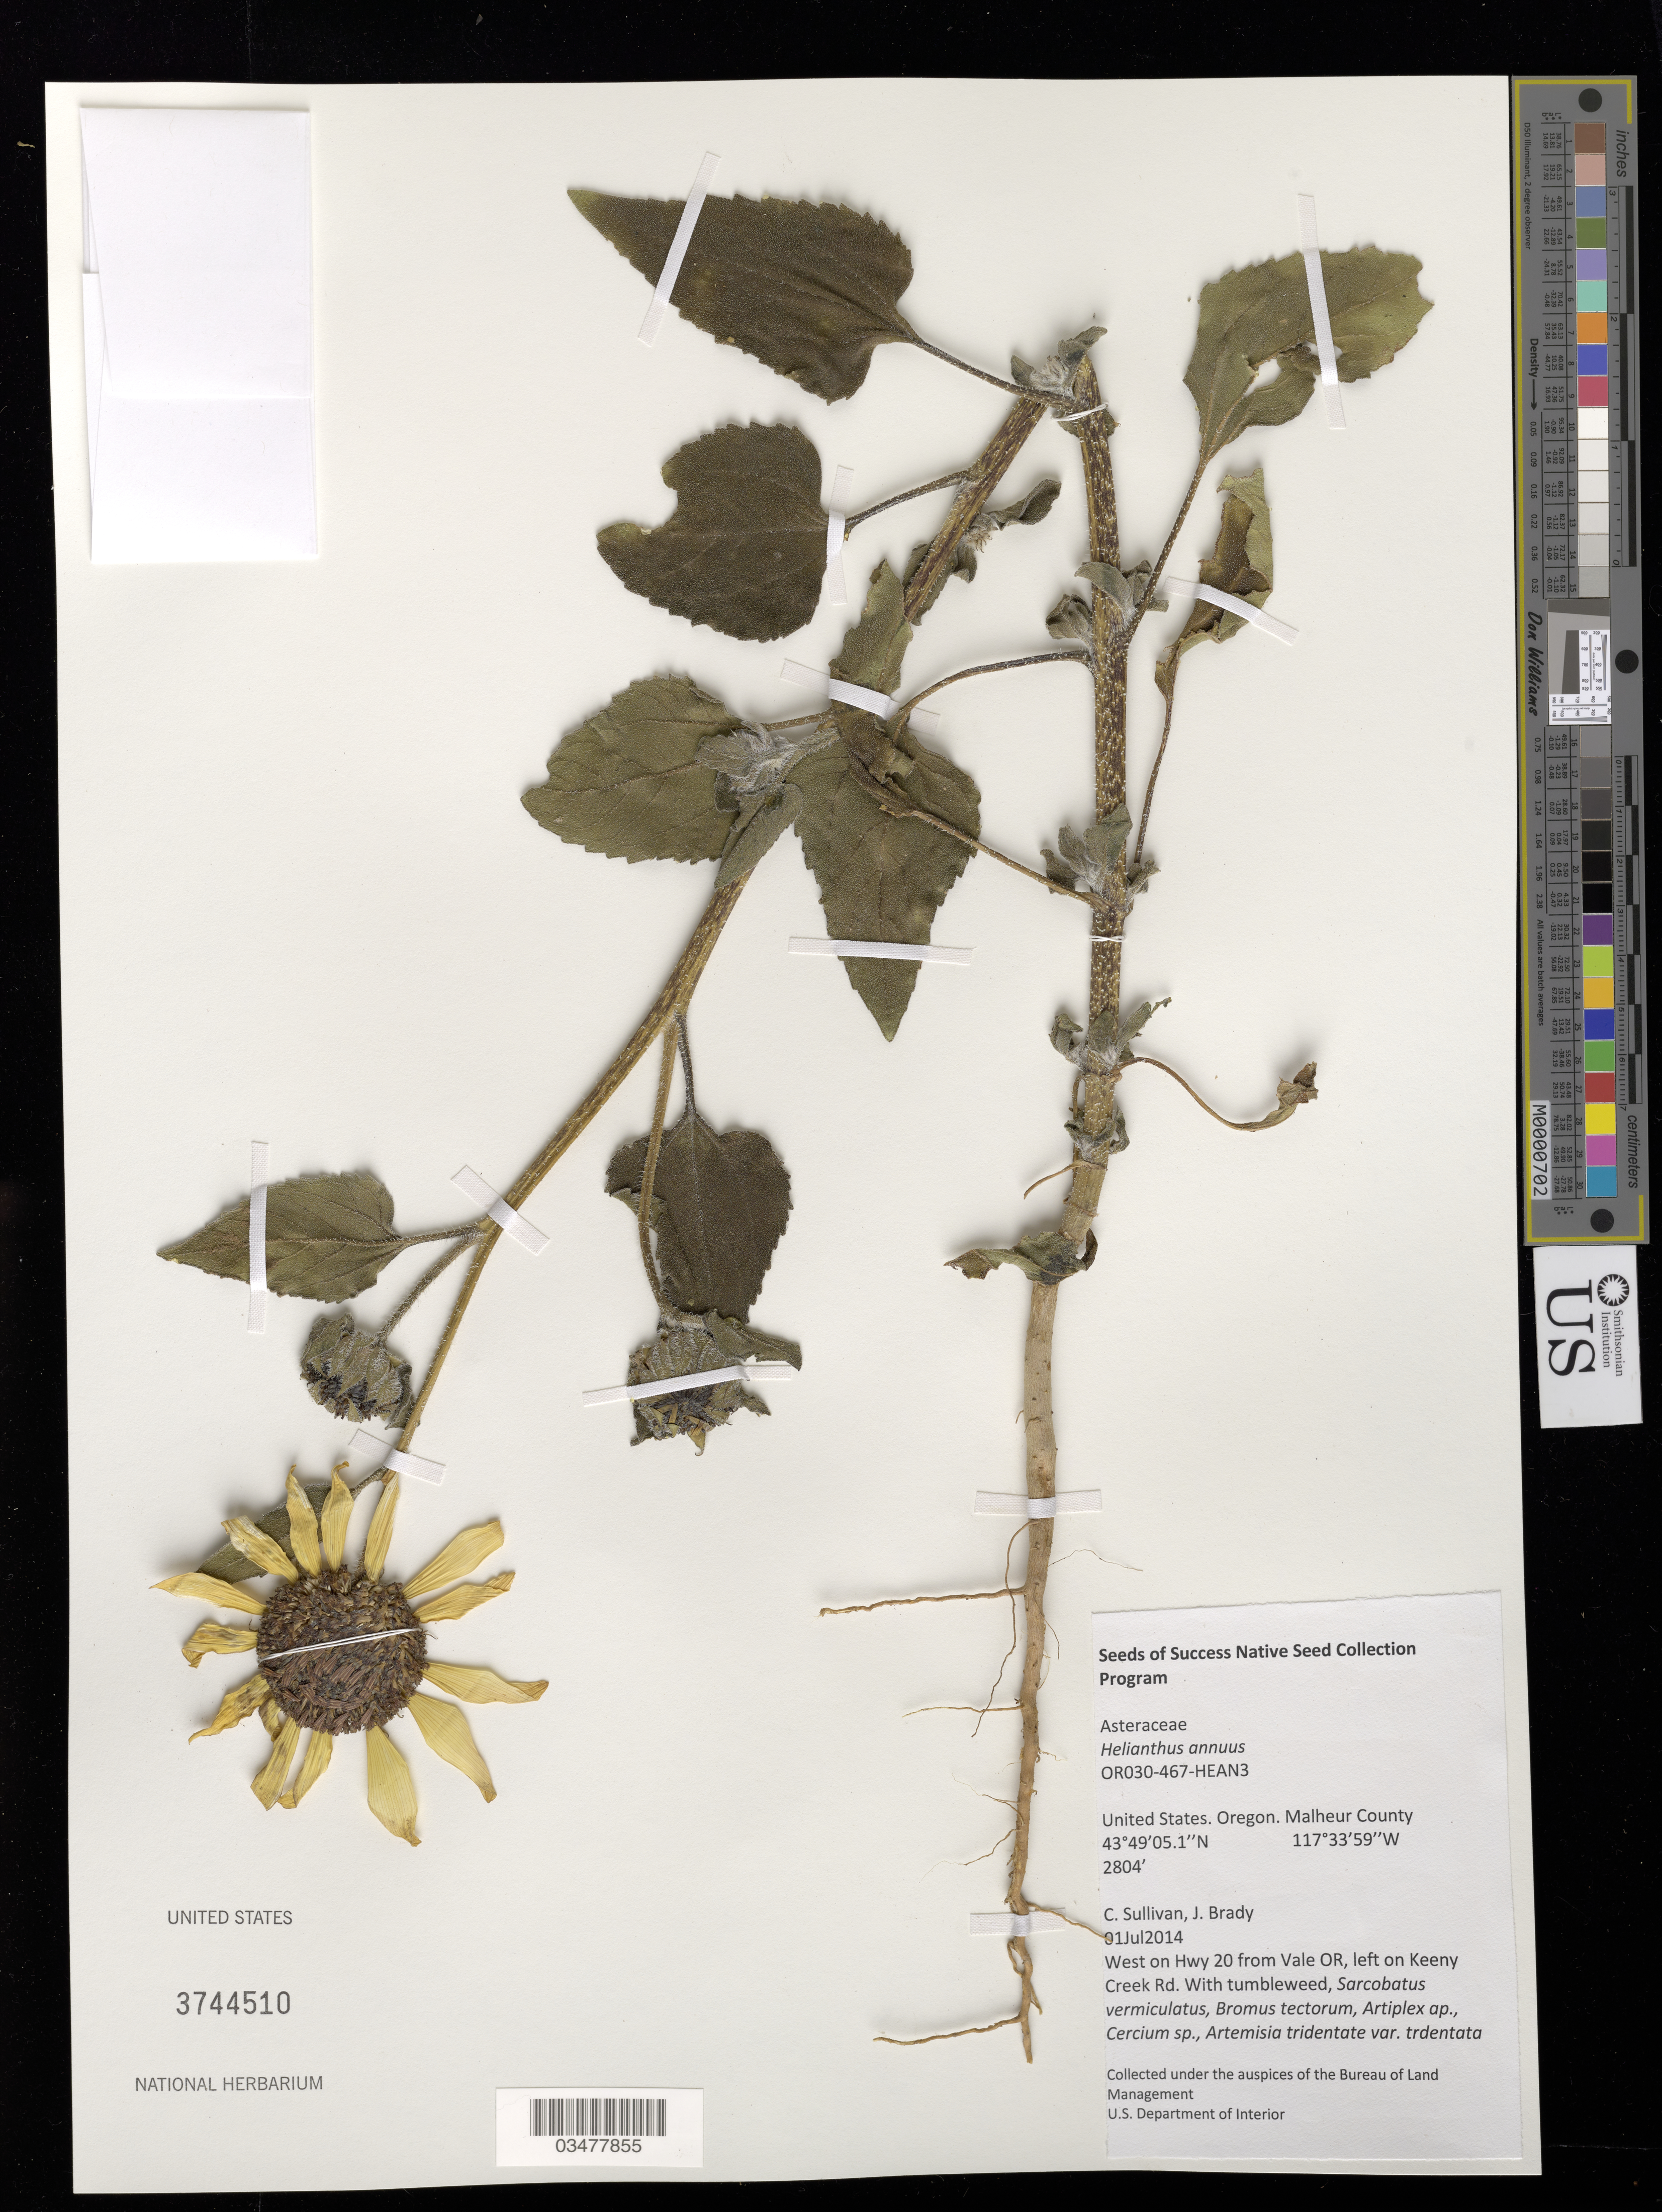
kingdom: Plantae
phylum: Tracheophyta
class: Magnoliopsida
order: Asterales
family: Asteraceae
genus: Helianthus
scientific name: Helianthus annuus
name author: L.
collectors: C. Sullivan & J. Brady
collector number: OR030-467-HEAN3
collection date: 2014-07-01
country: United States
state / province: Oregon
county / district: Malheur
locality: Keeny Creek Rd.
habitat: With Bromus tectorum, Atriplex sp., Cercium sp., etc.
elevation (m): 855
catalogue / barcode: US 3744510